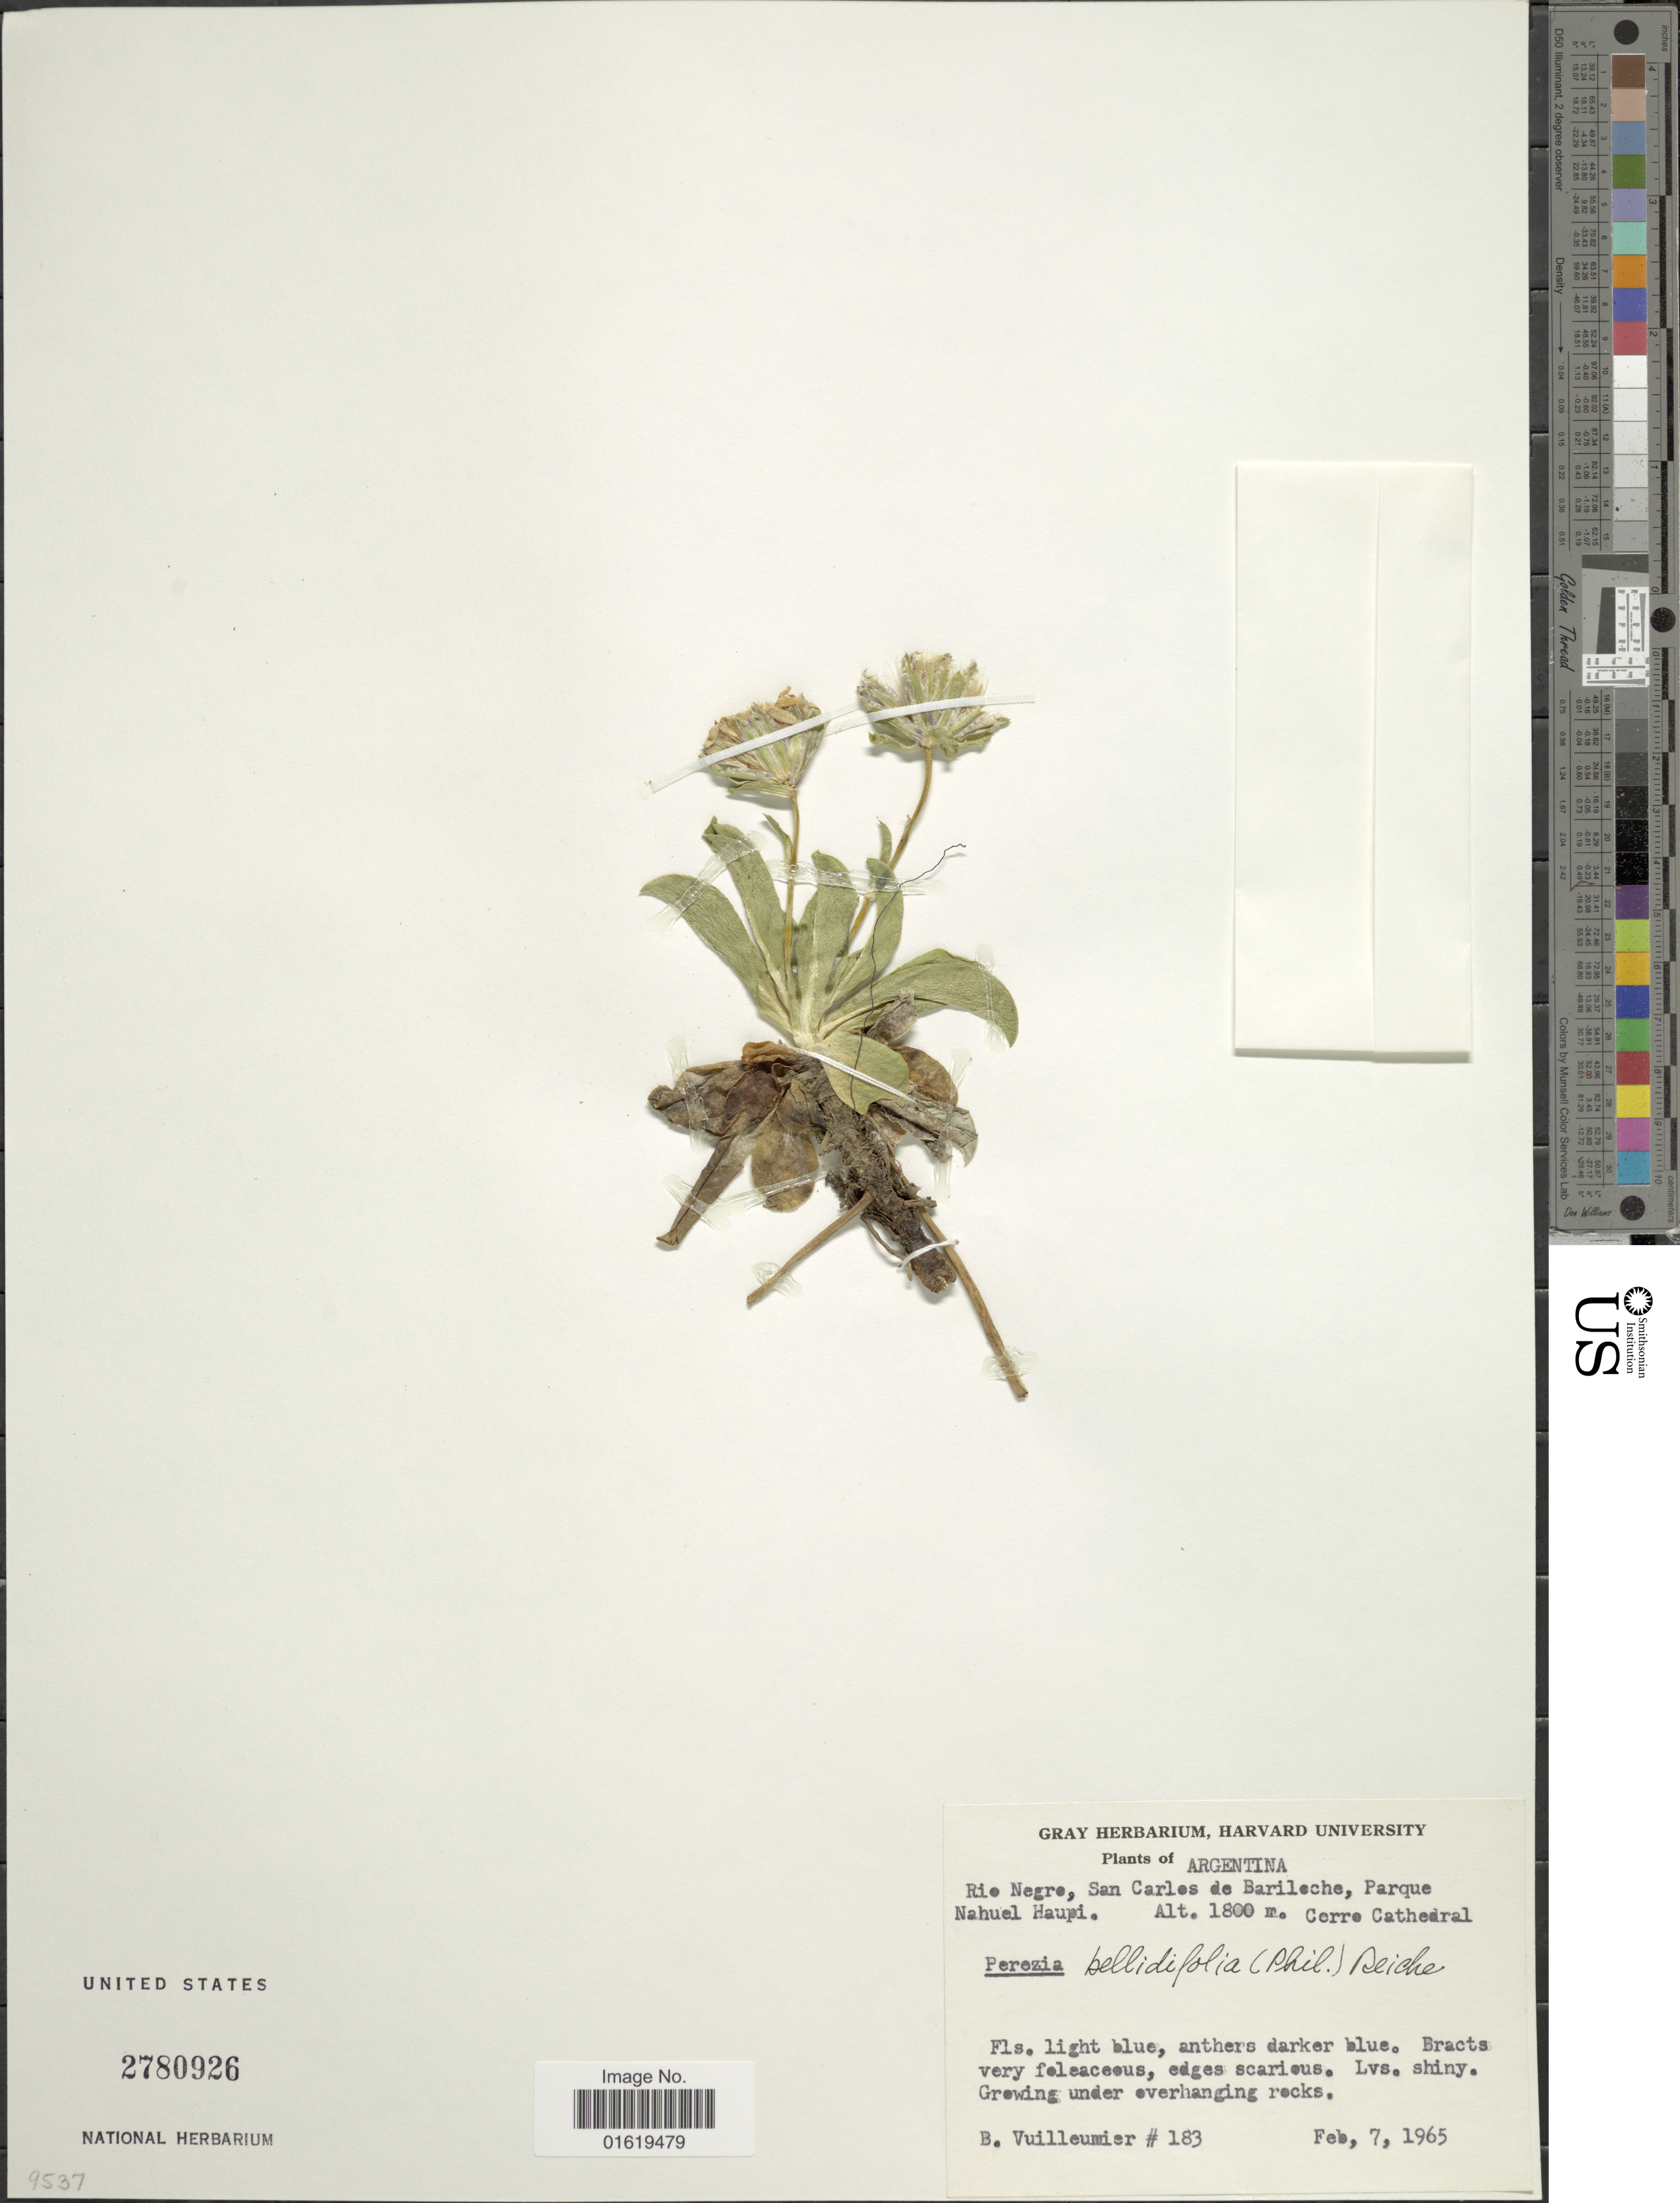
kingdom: Plantae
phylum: Tracheophyta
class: Magnoliopsida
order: Asterales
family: Asteraceae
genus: Perezia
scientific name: Perezia bellidifolia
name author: (Phil.) Reiche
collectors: B. Vuilleumier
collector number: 183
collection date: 1965-02-07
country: Argentina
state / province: Rio Negro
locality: Rio Negro, San Carlos de Bariloche, Parque Nahuel Haupi. Cerro Cathedral.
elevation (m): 1800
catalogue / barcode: US 2780926